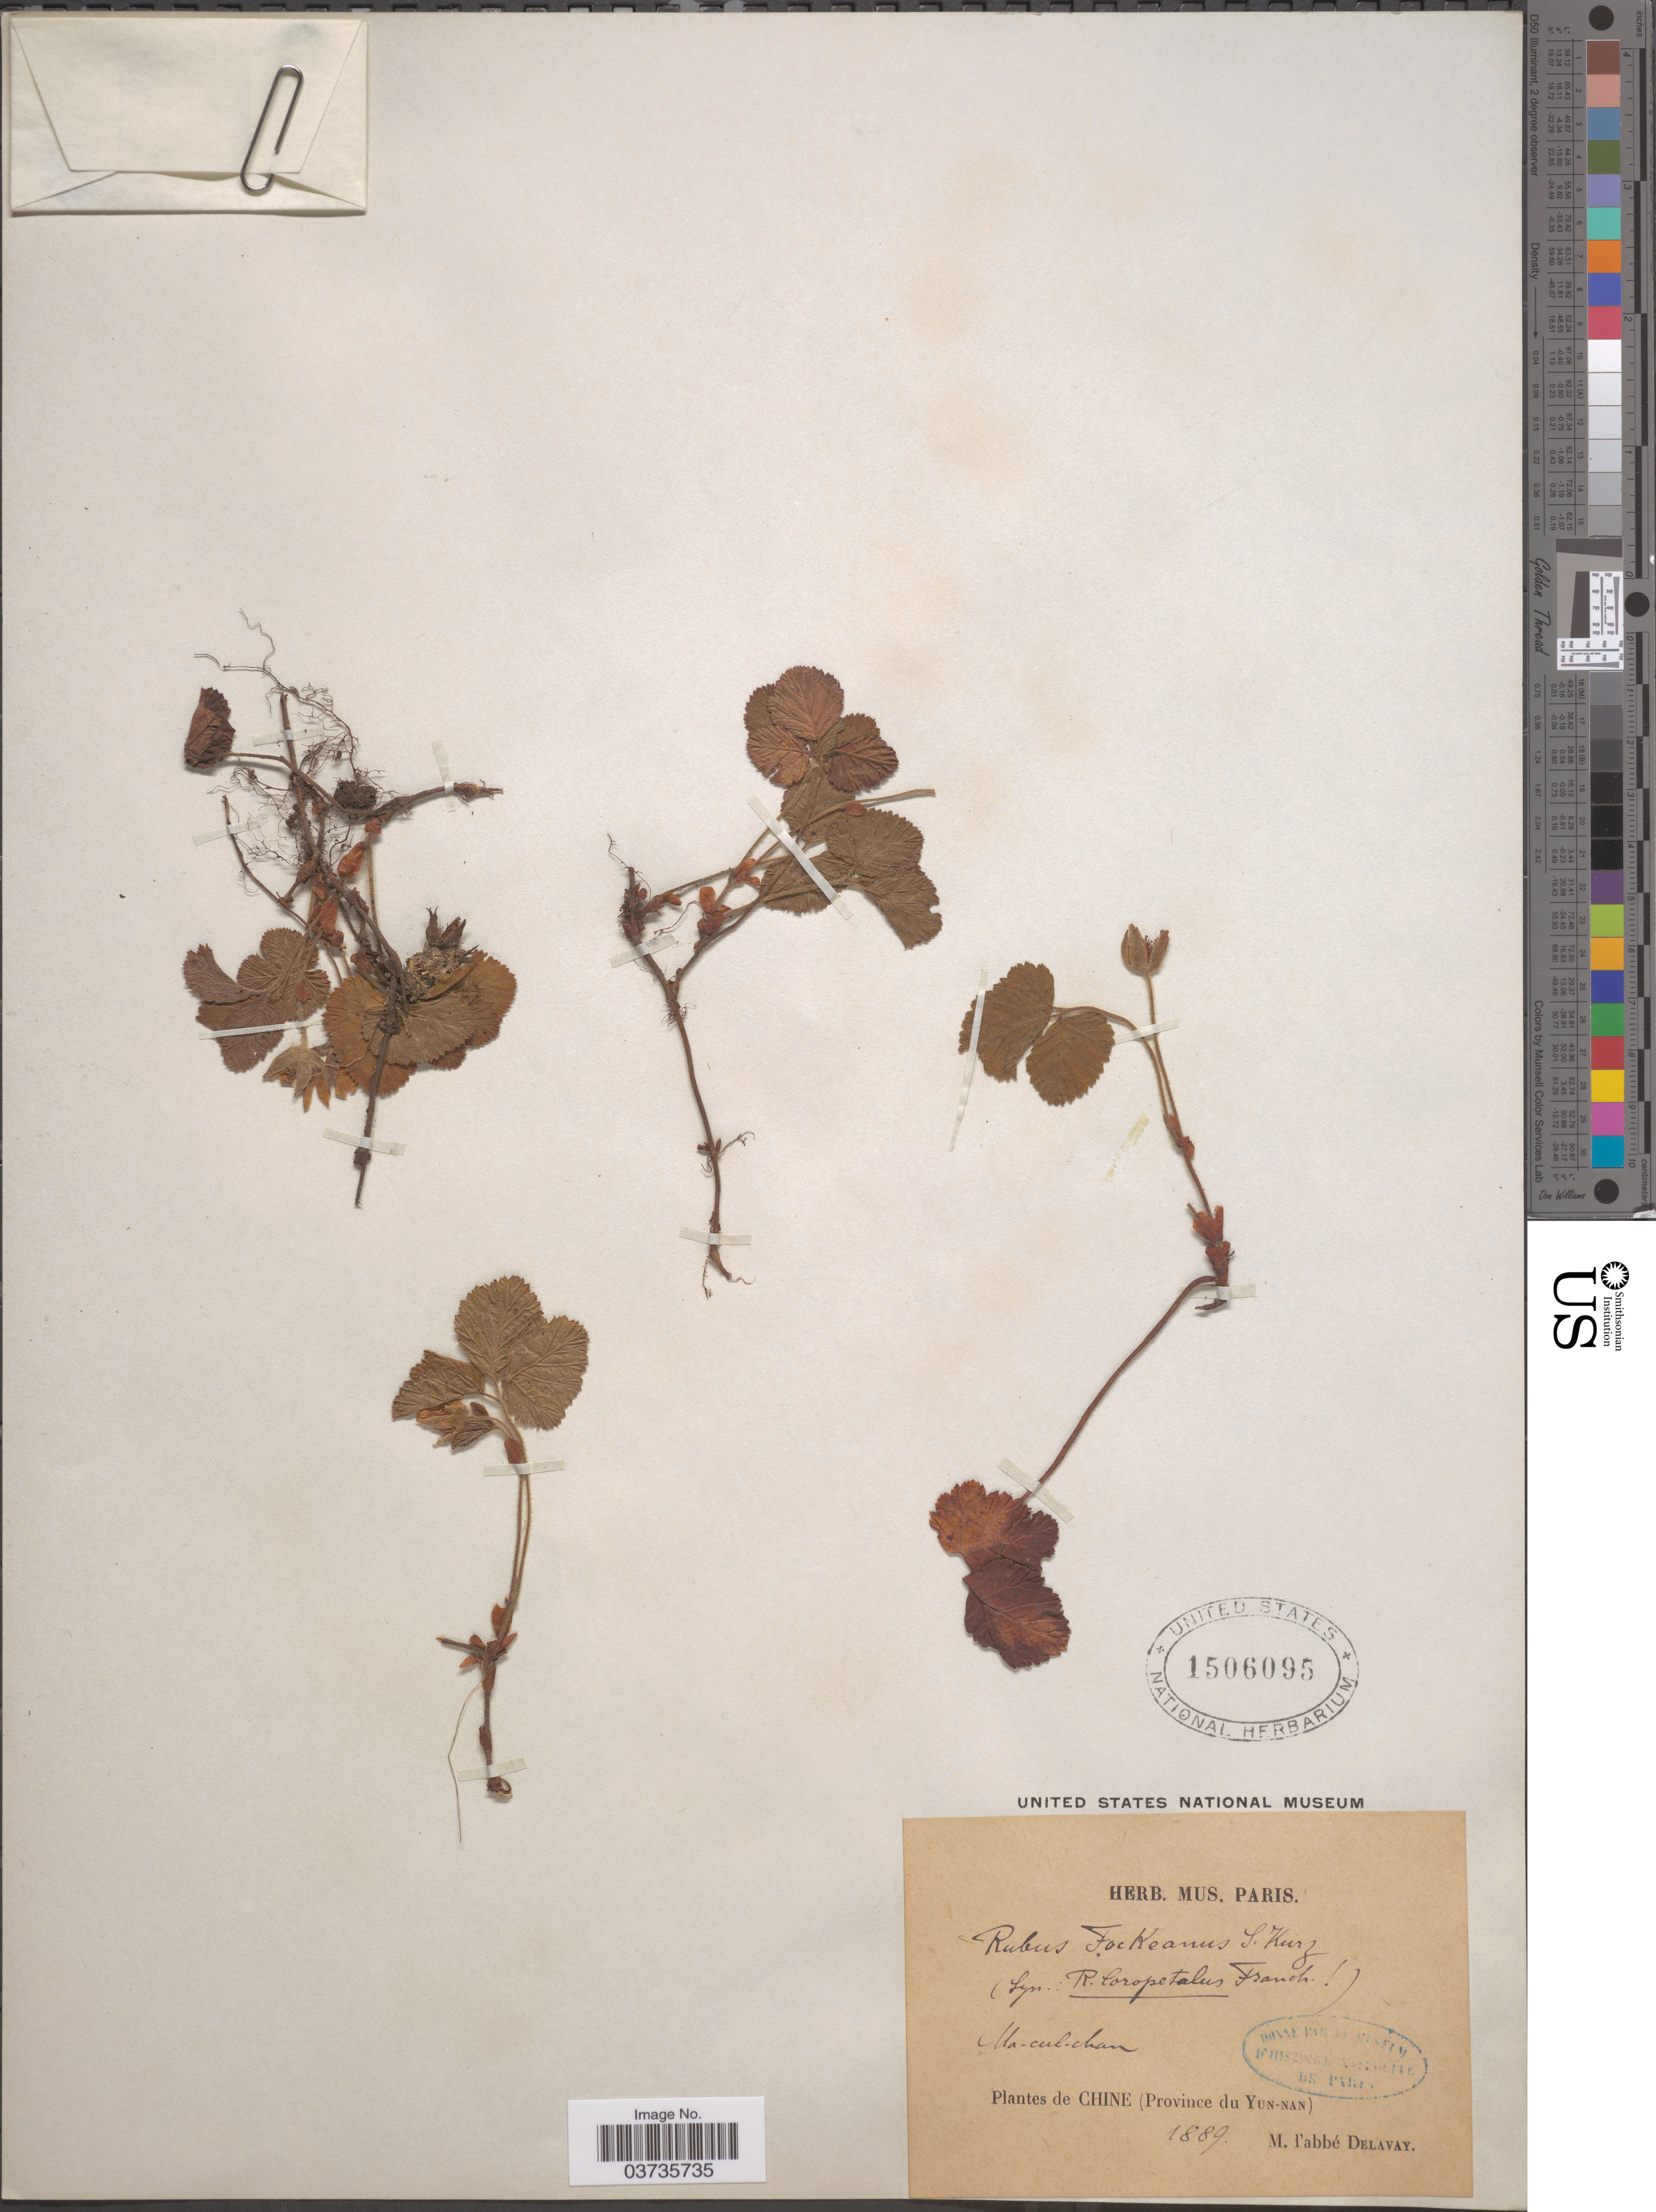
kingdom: Plantae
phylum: Tracheophyta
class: Magnoliopsida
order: Rosales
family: Rosaceae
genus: Rubus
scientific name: Rubus fockeanus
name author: Kurz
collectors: P. Delavay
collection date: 1889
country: China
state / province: Yunnan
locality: Ma-cul-chan.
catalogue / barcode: US 1506095